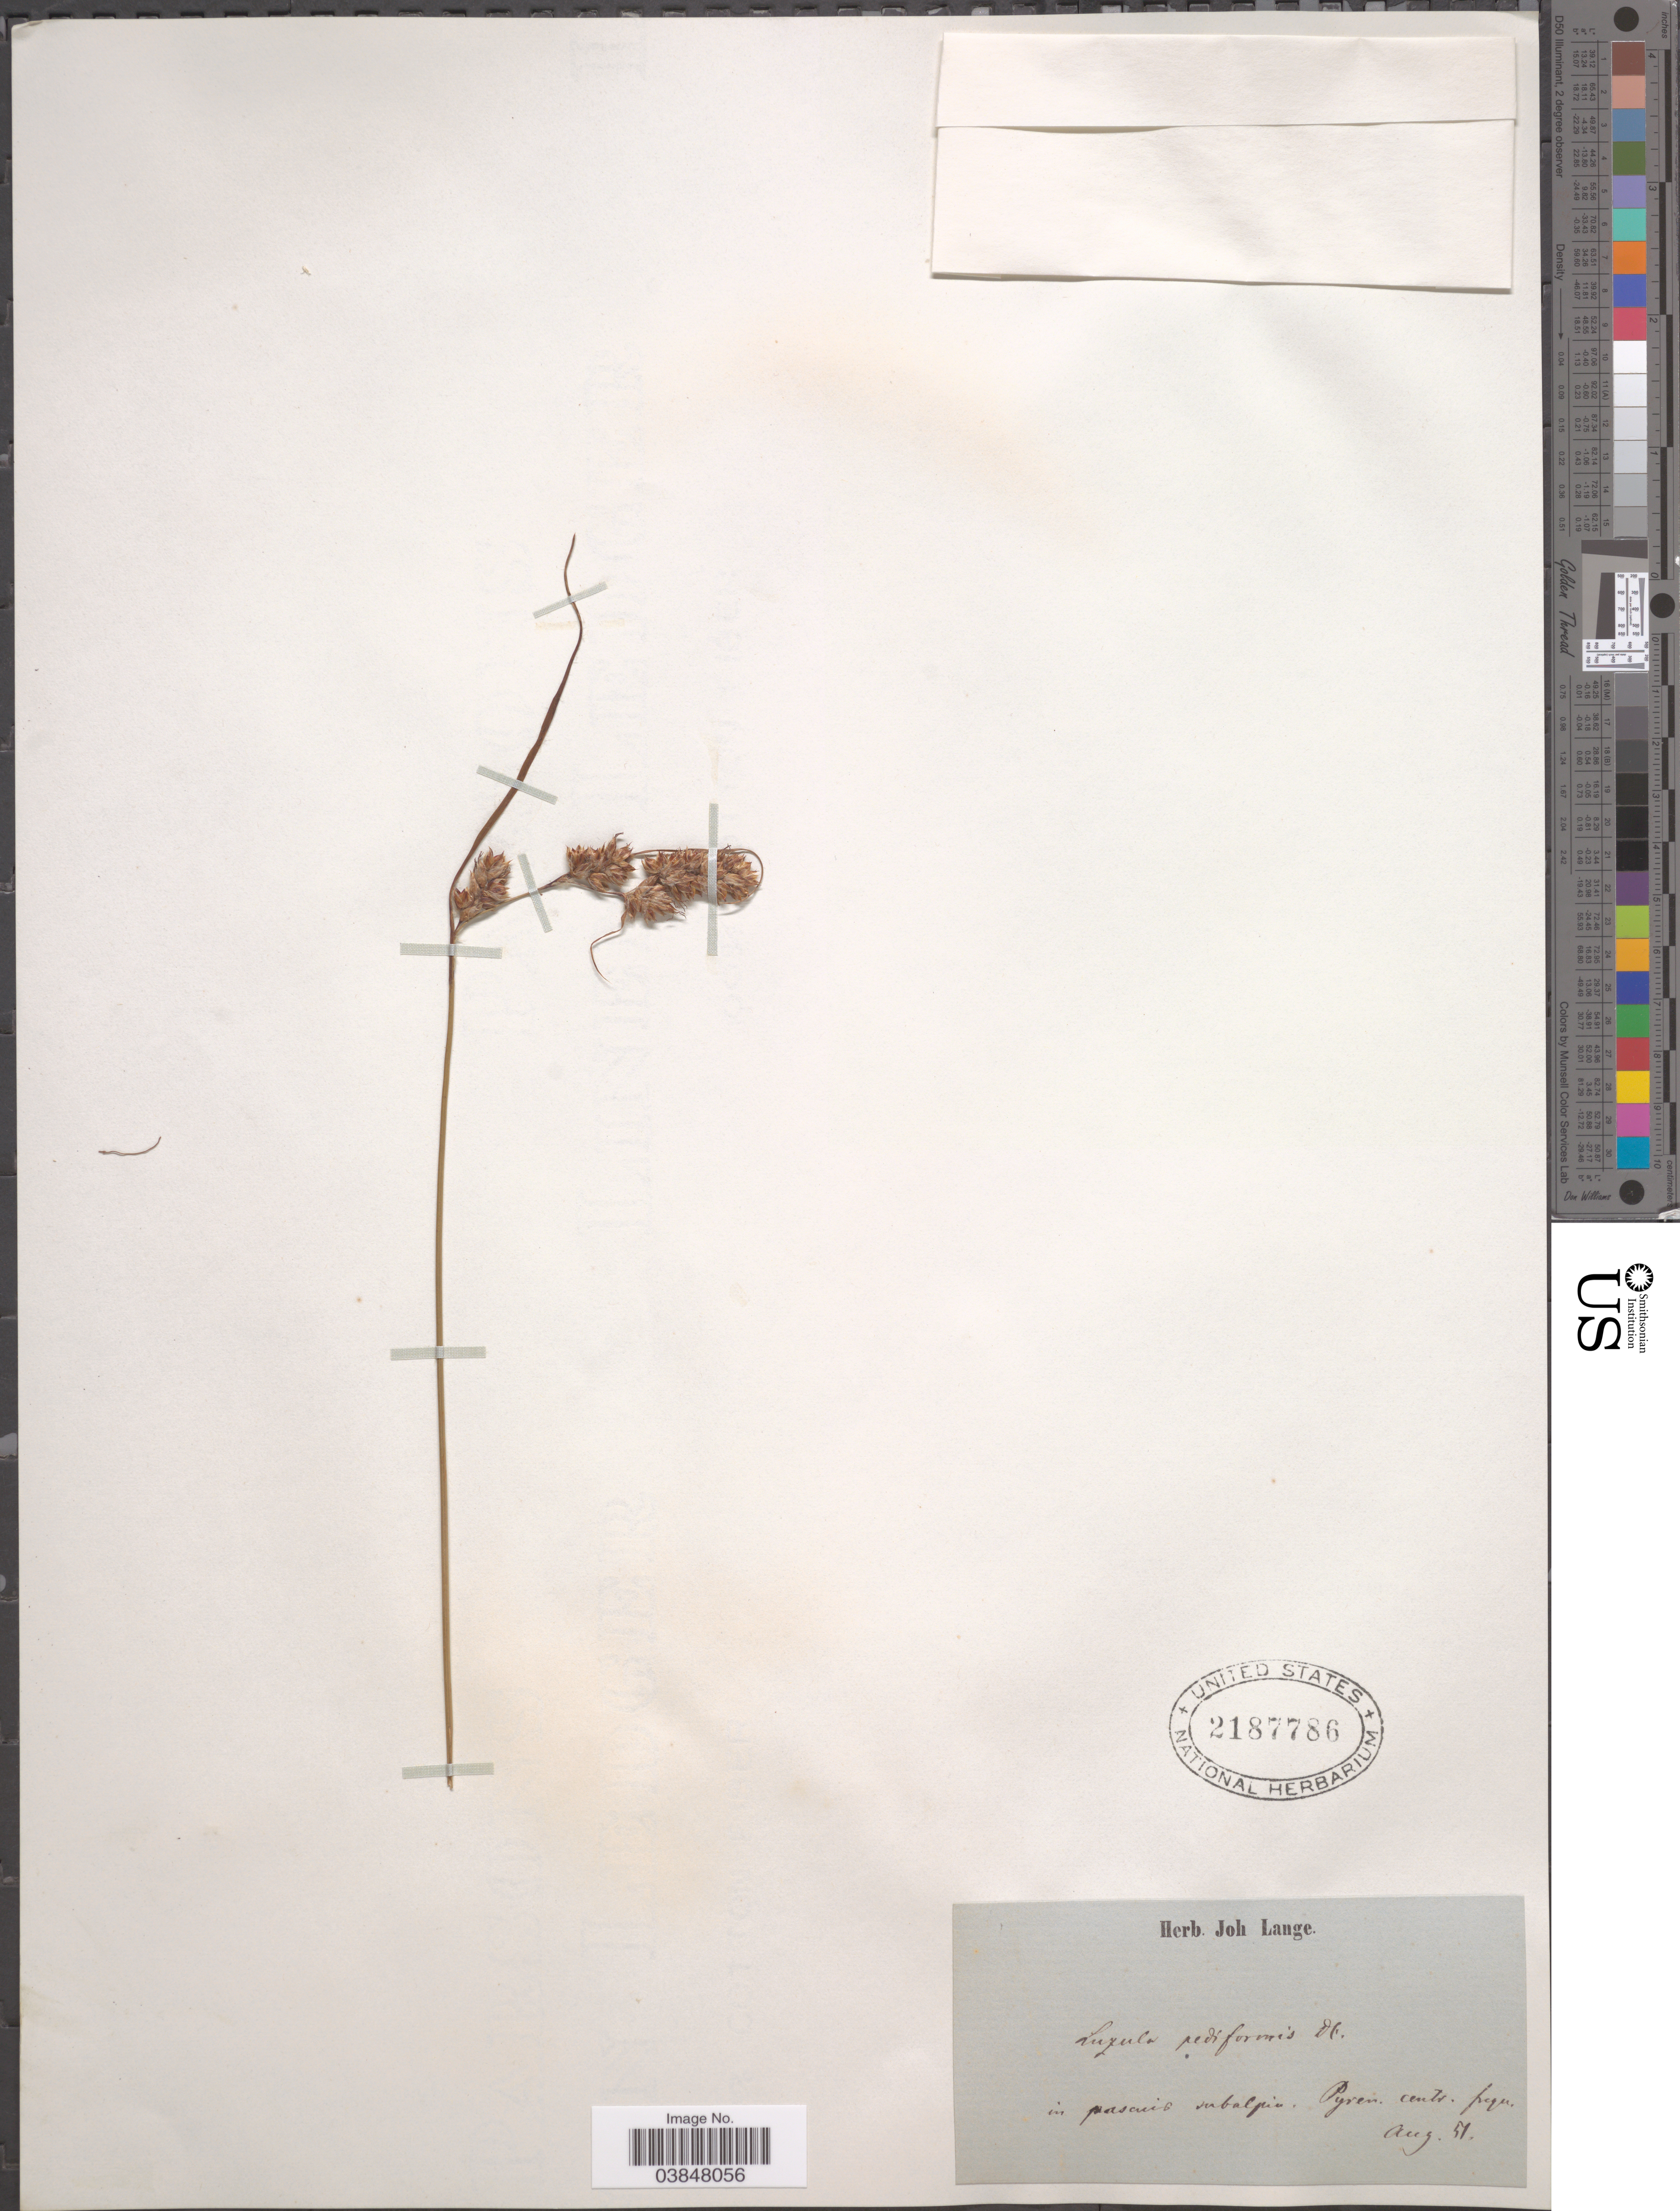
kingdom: Plantae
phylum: Tracheophyta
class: Liliopsida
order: Poales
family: Juncaceae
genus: Luzula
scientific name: Luzula pediformis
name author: (Chaix) DC.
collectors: ex herb. Joh. Lange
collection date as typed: Transcribed d/m/y: /8/51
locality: In pascuis subalpin. Pyren. centr. freq.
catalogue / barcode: US 2187786